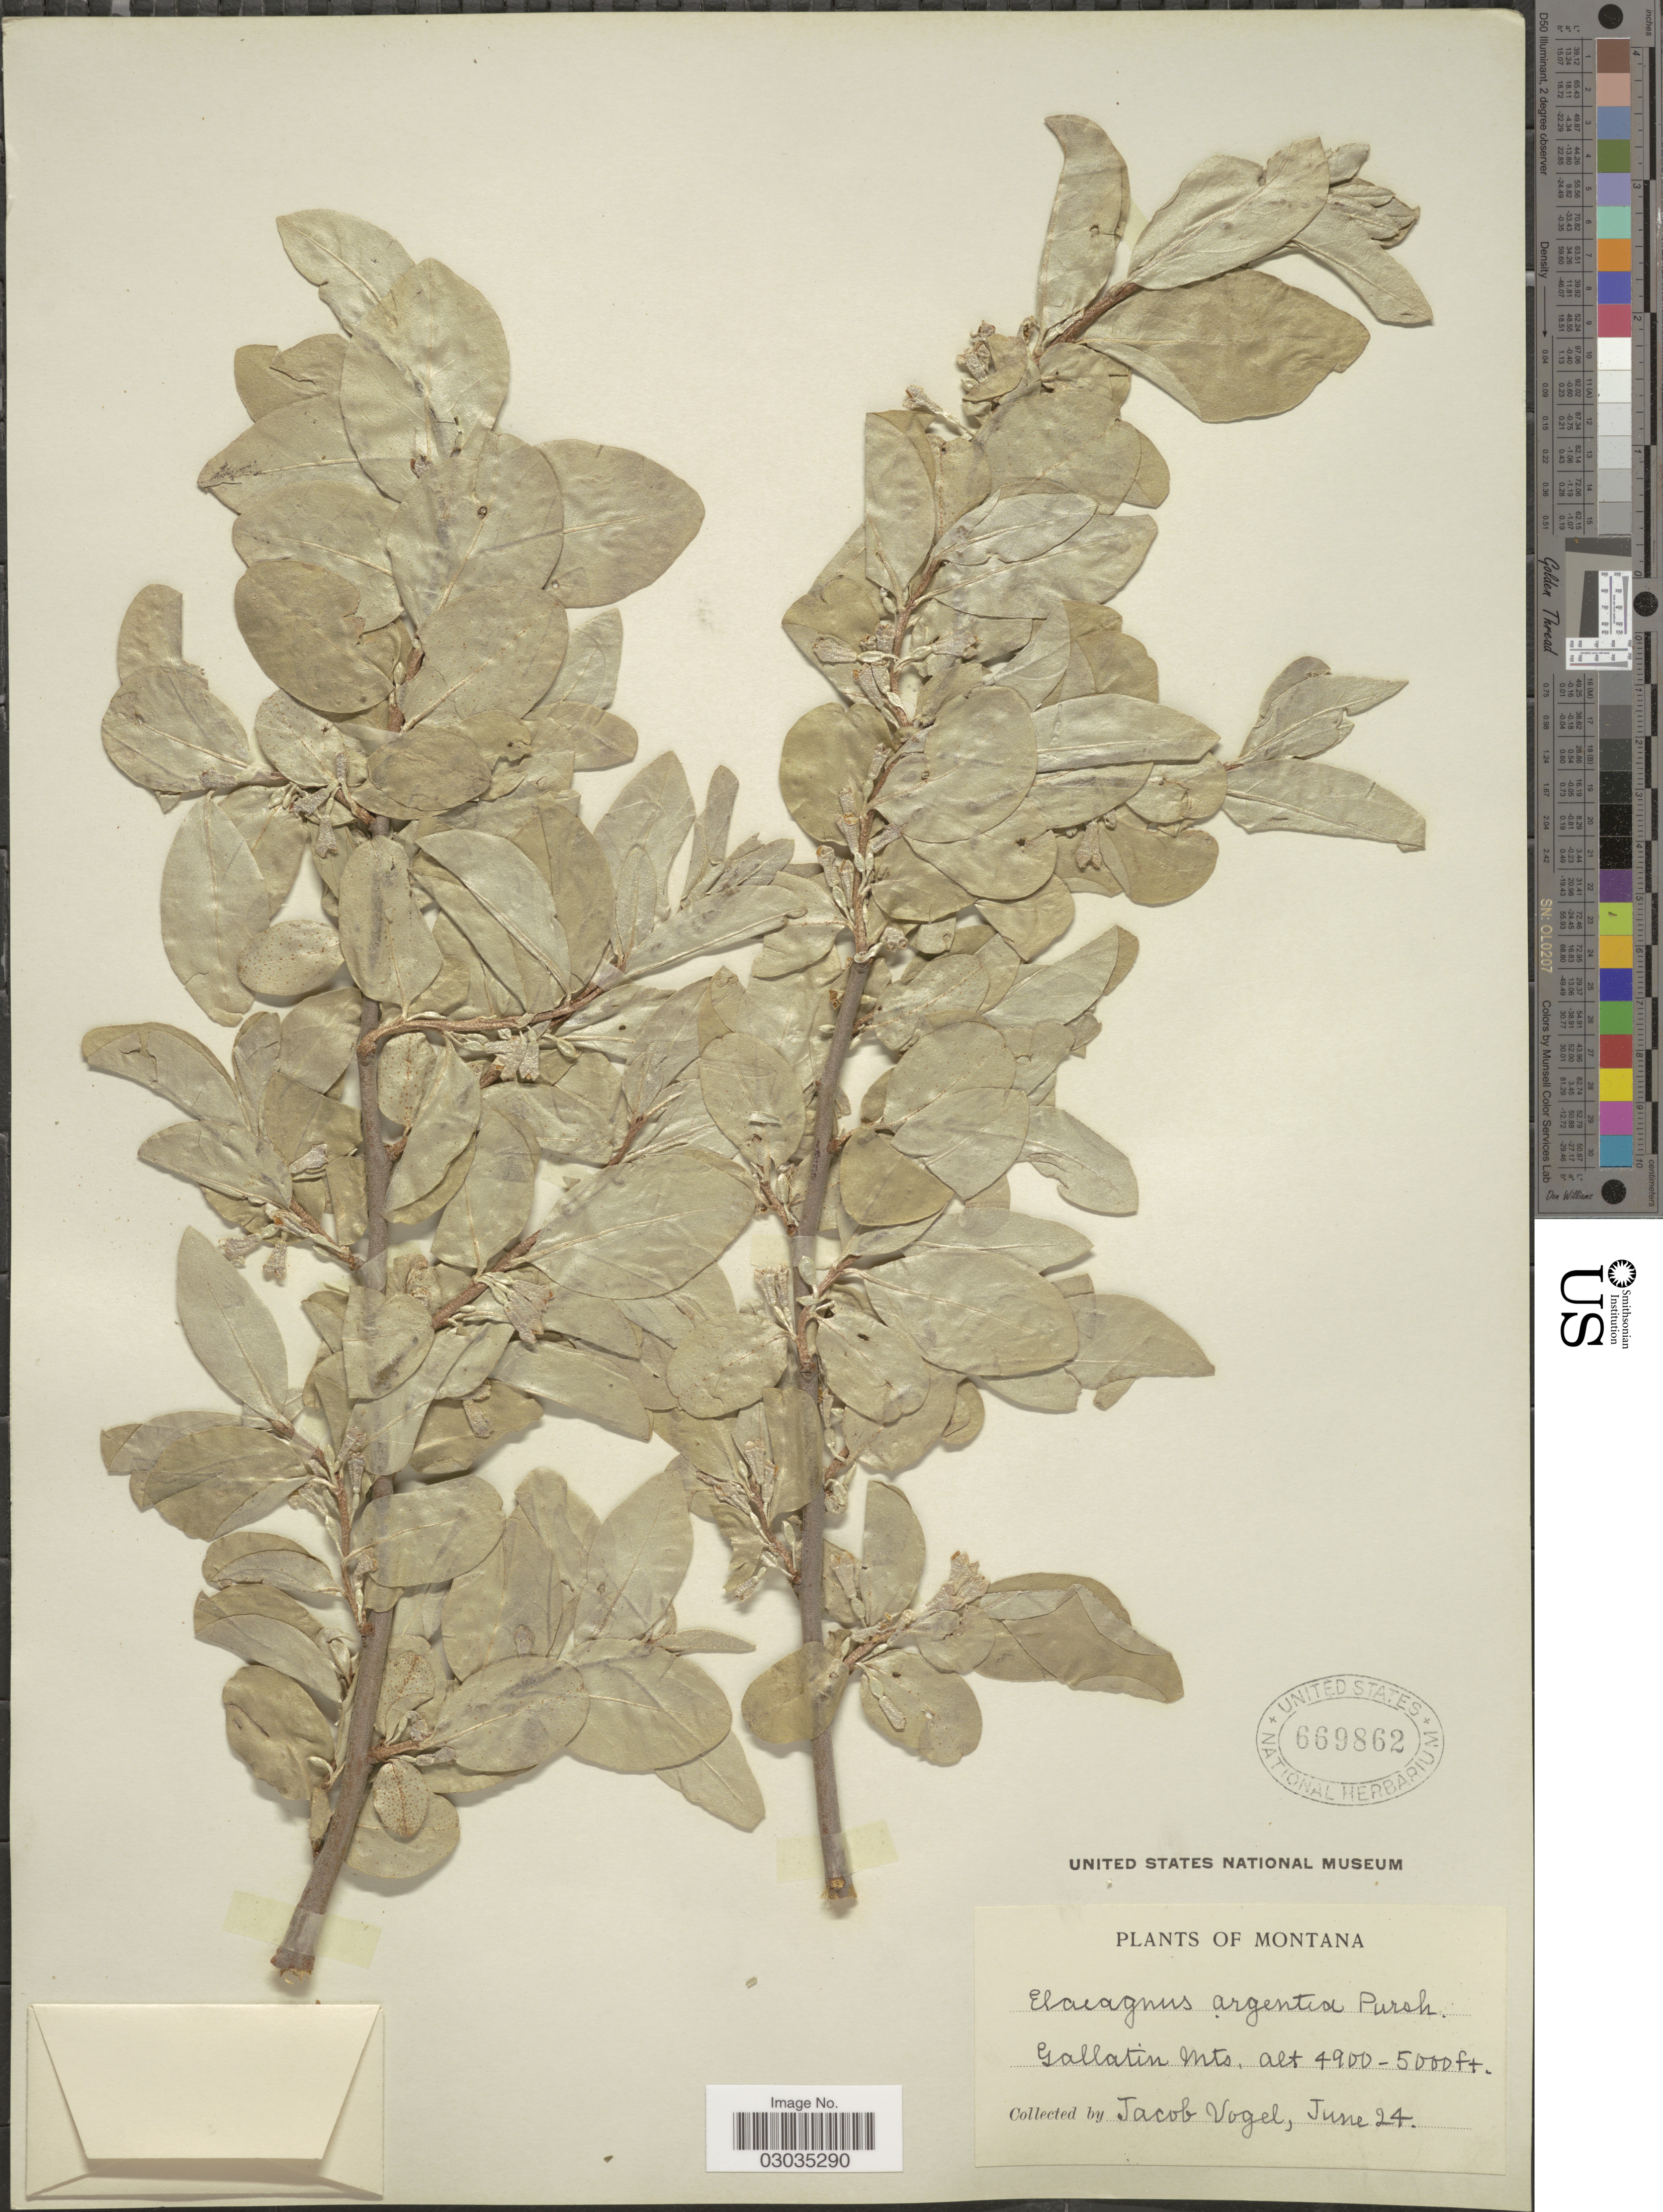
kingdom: Plantae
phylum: Tracheophyta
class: Magnoliopsida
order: Rosales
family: Elaeagnaceae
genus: Elaeagnus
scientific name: Elaeagnus commutata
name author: Bernh. ex Rydb.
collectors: J. Vogel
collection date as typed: Transcribed d/m/y: /6/24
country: United States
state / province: Montana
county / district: Gallatin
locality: Gallatin Mts.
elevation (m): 1494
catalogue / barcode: US 669862